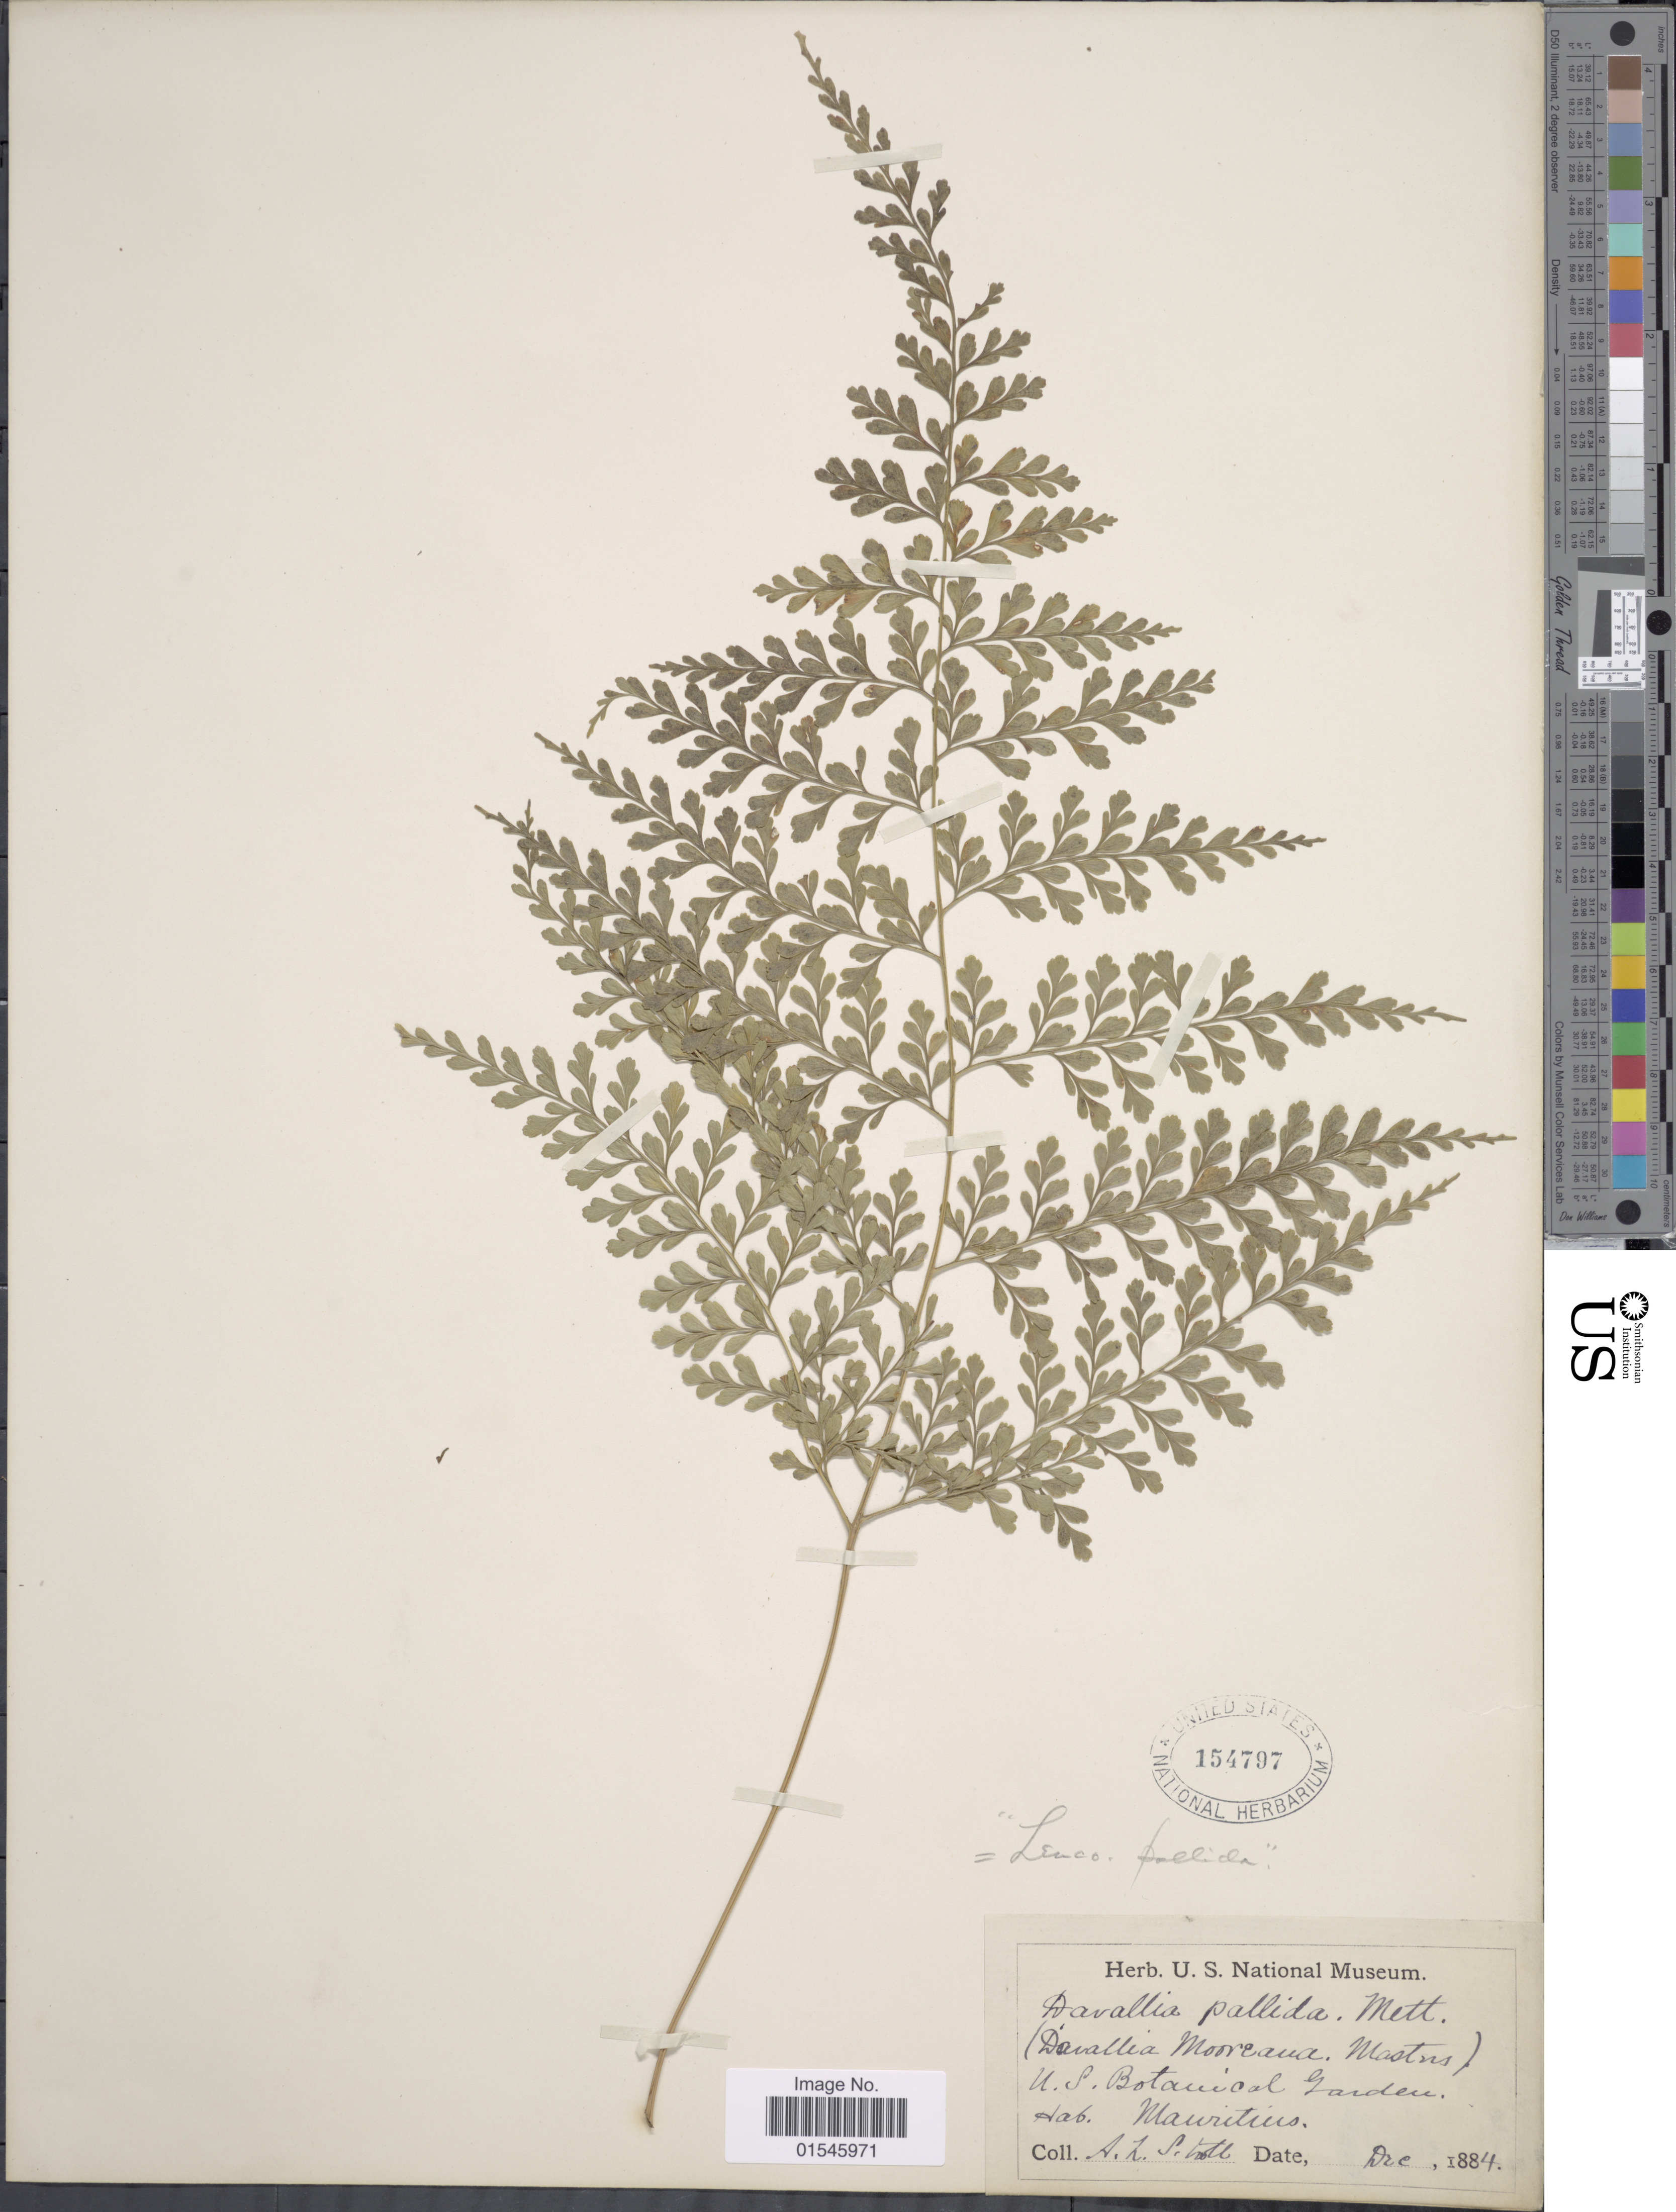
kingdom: Plantae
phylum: Tracheophyta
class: Polypodiopsida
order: Polypodiales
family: Hypodematiaceae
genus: Leucostegia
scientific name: Leucostegia pallida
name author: (Mett. ex Kuhn) Copel.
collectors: A. L. Schott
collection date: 1884-12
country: Mauritius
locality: U.S. Botanical Garden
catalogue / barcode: US 154797